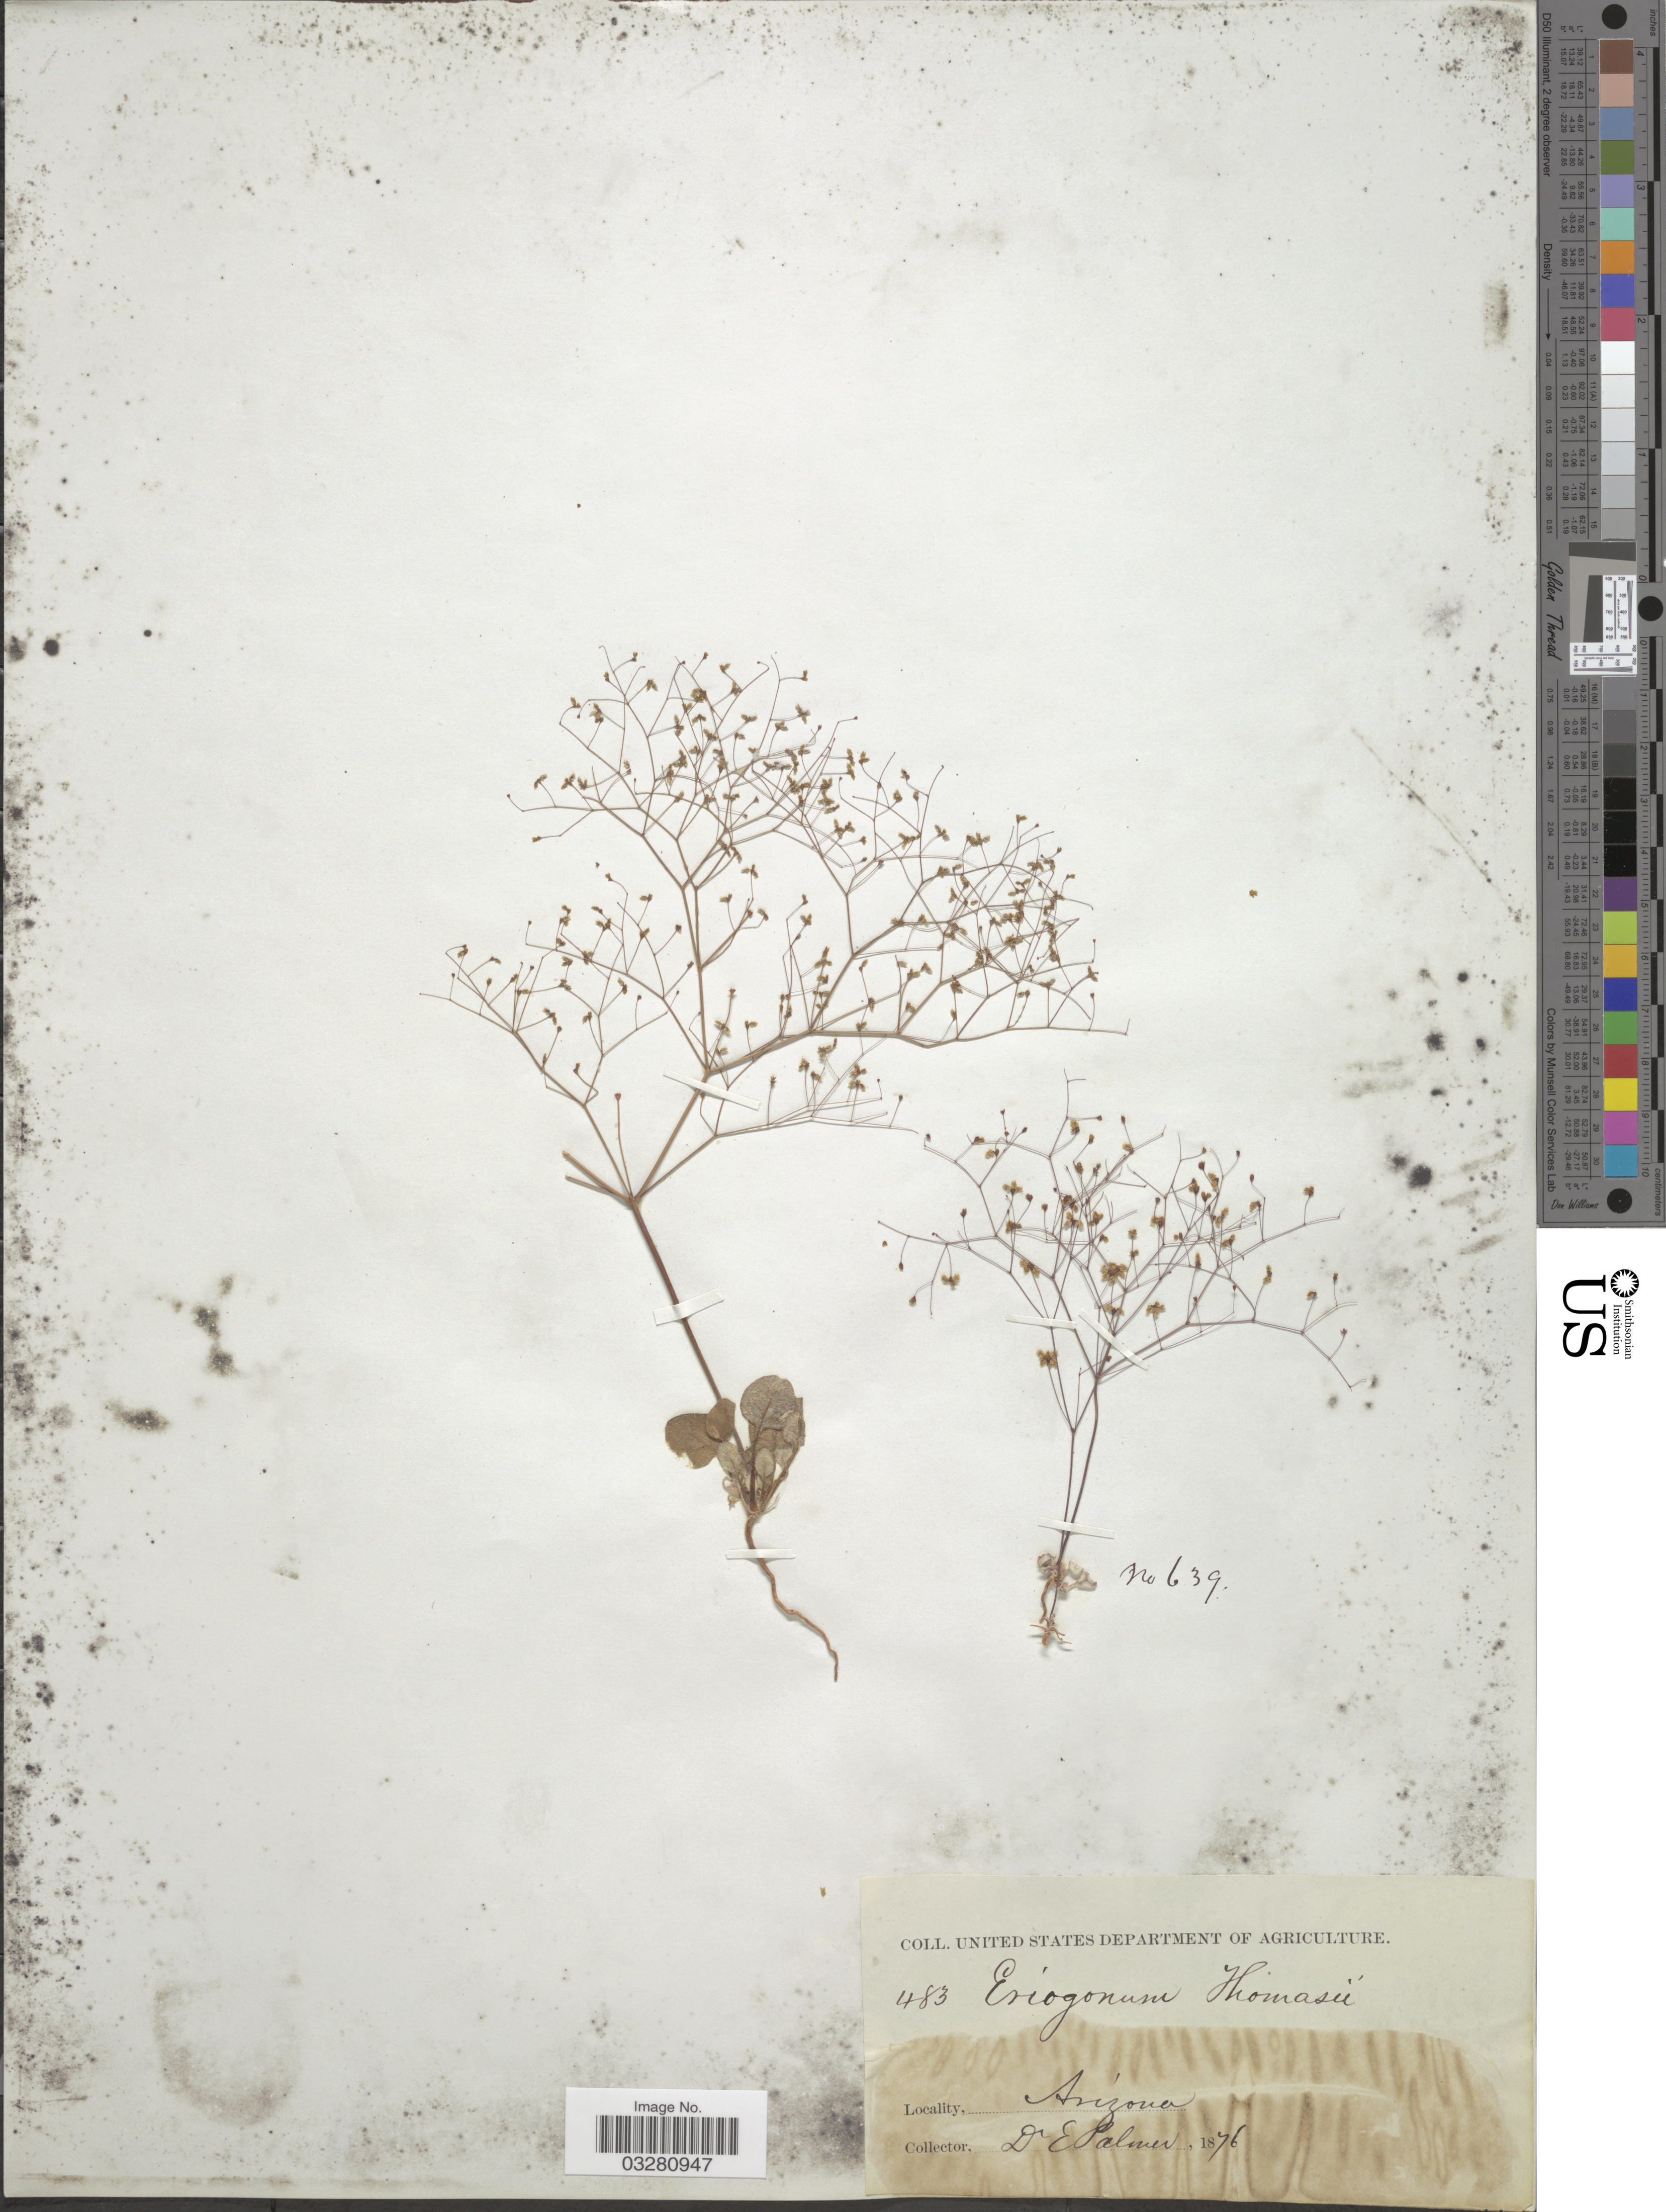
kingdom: Plantae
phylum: Tracheophyta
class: Magnoliopsida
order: Caryophyllales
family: Polygonaceae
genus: Eriogonum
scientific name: Eriogonum thomasii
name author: Torr.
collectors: E. Palmer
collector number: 483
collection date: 1876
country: United States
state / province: Arizona